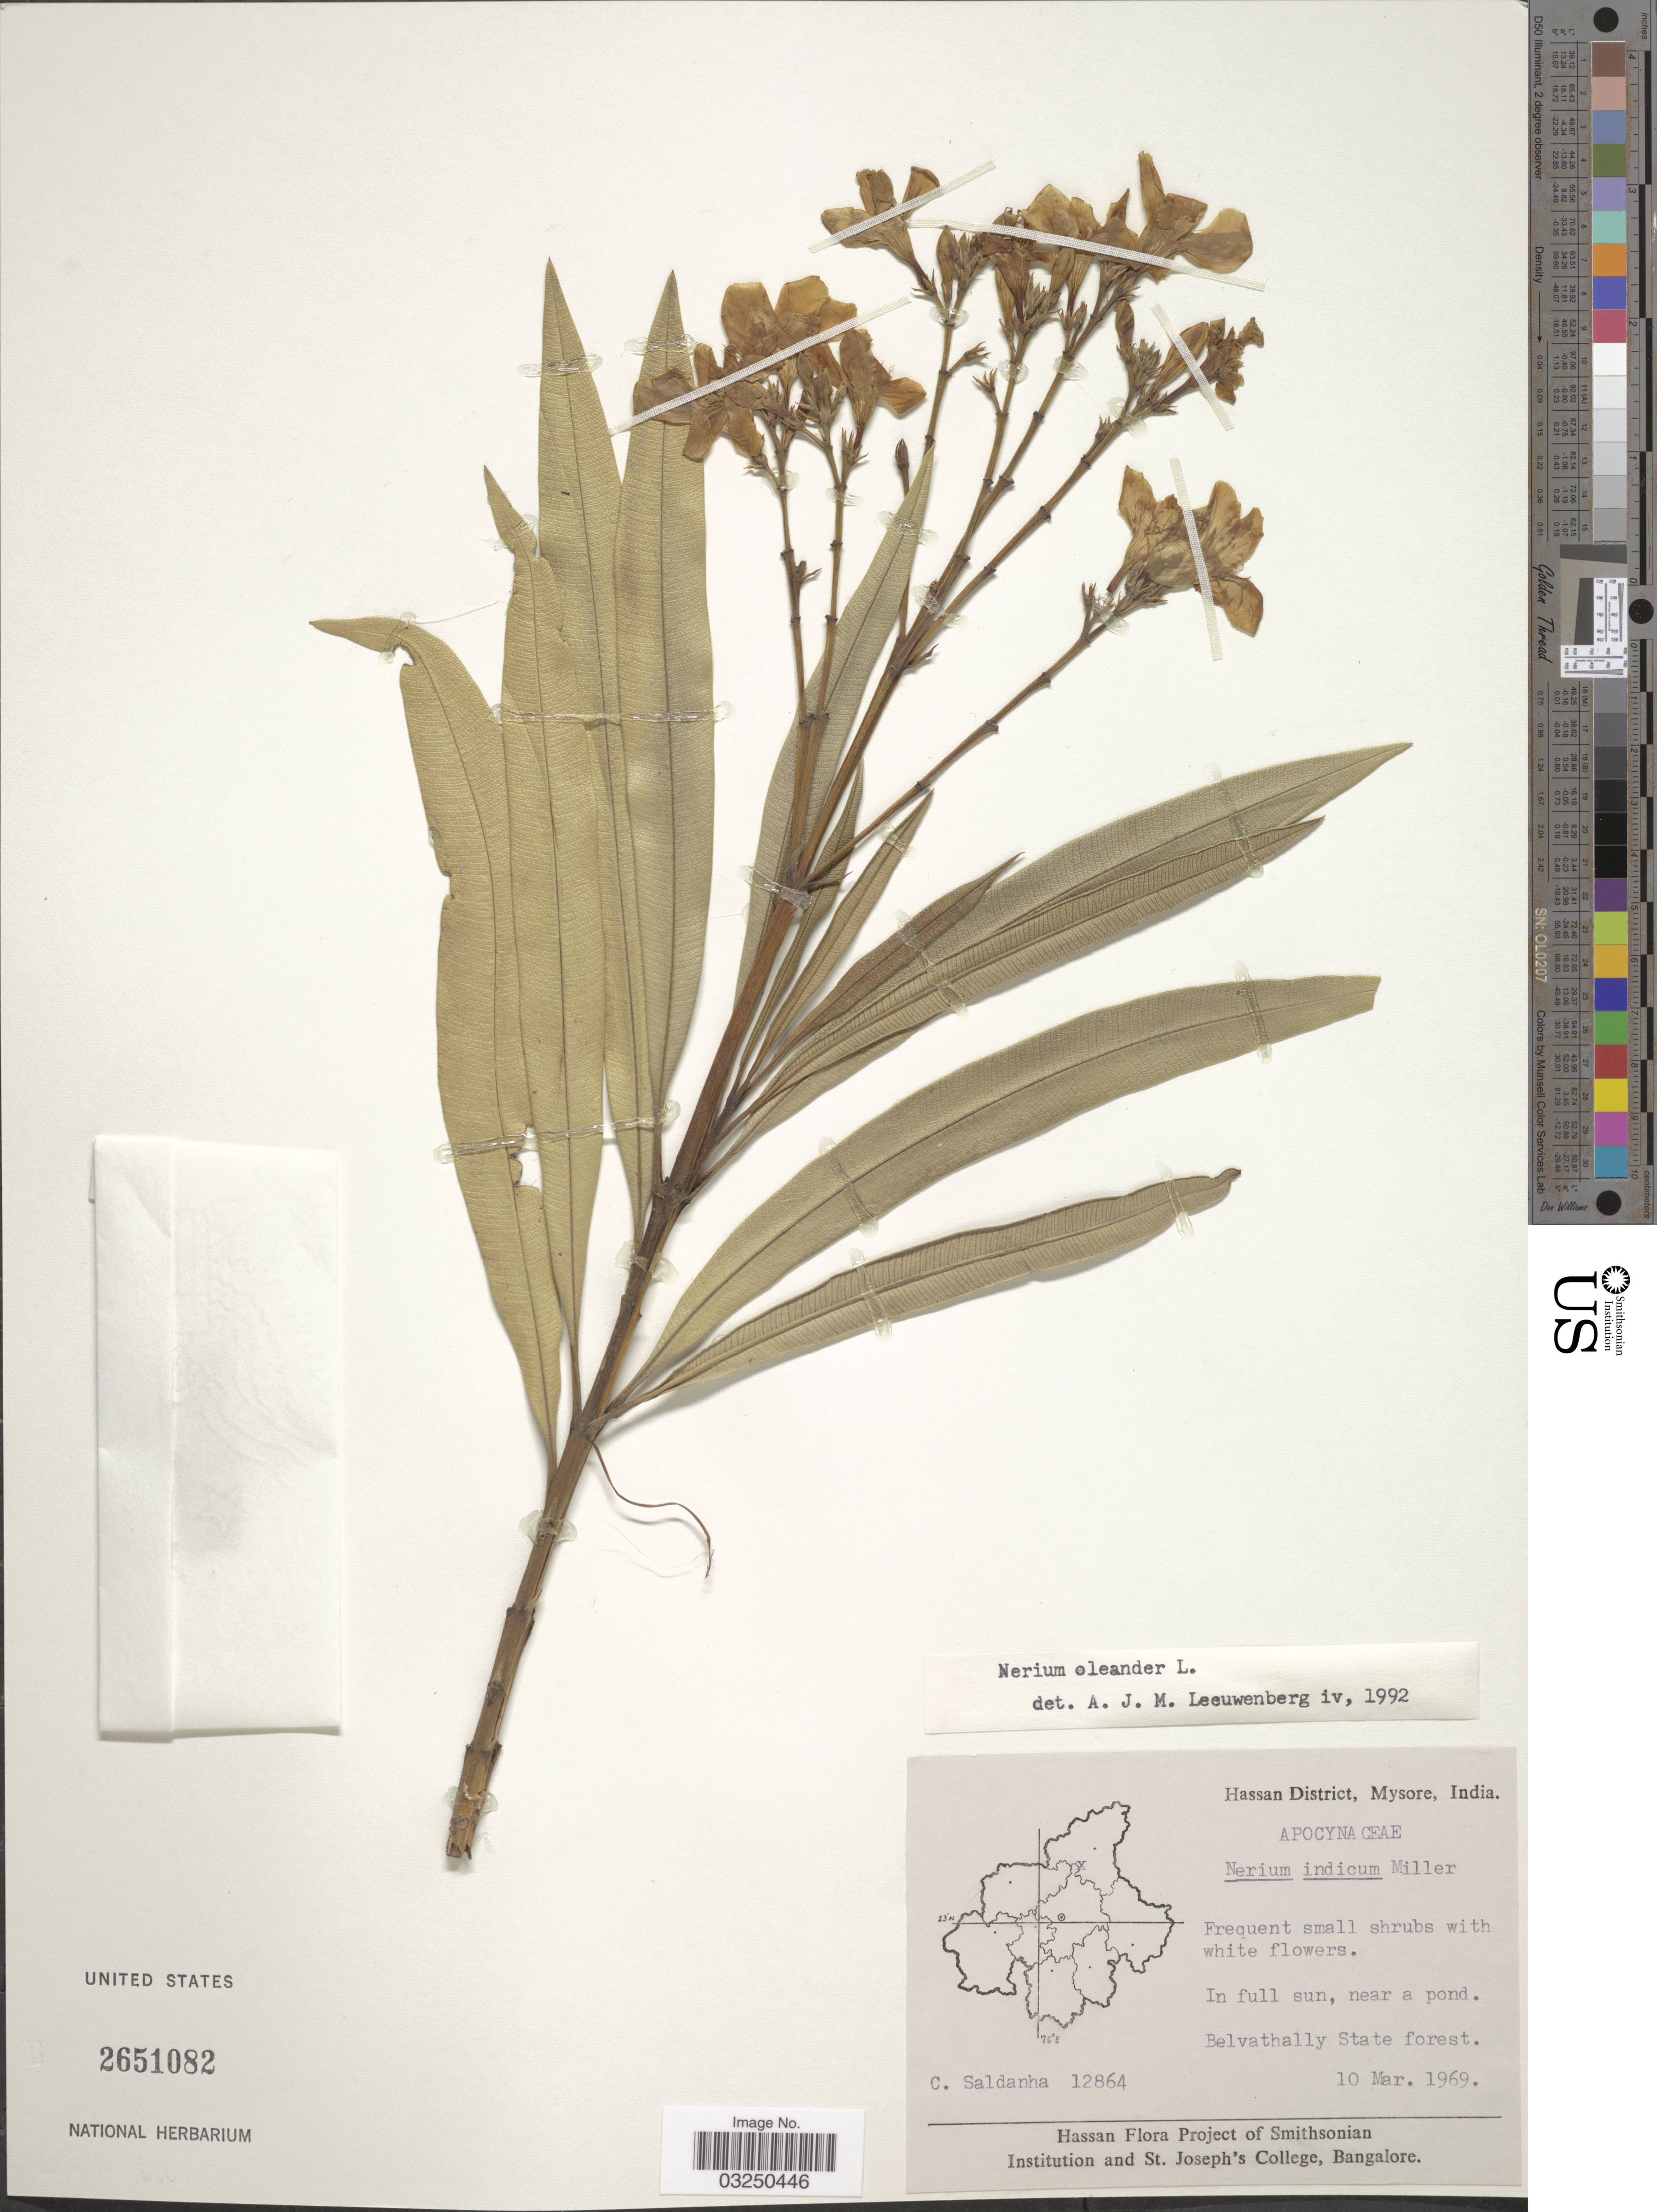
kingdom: Plantae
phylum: Tracheophyta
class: Magnoliopsida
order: Gentianales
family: Apocynaceae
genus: Nerium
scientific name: Nerium oleander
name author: L.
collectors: C. Saldanha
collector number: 12864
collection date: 1969-03-10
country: India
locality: Hassan District, Mysore. Belvathally State forest.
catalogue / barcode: US 2651082